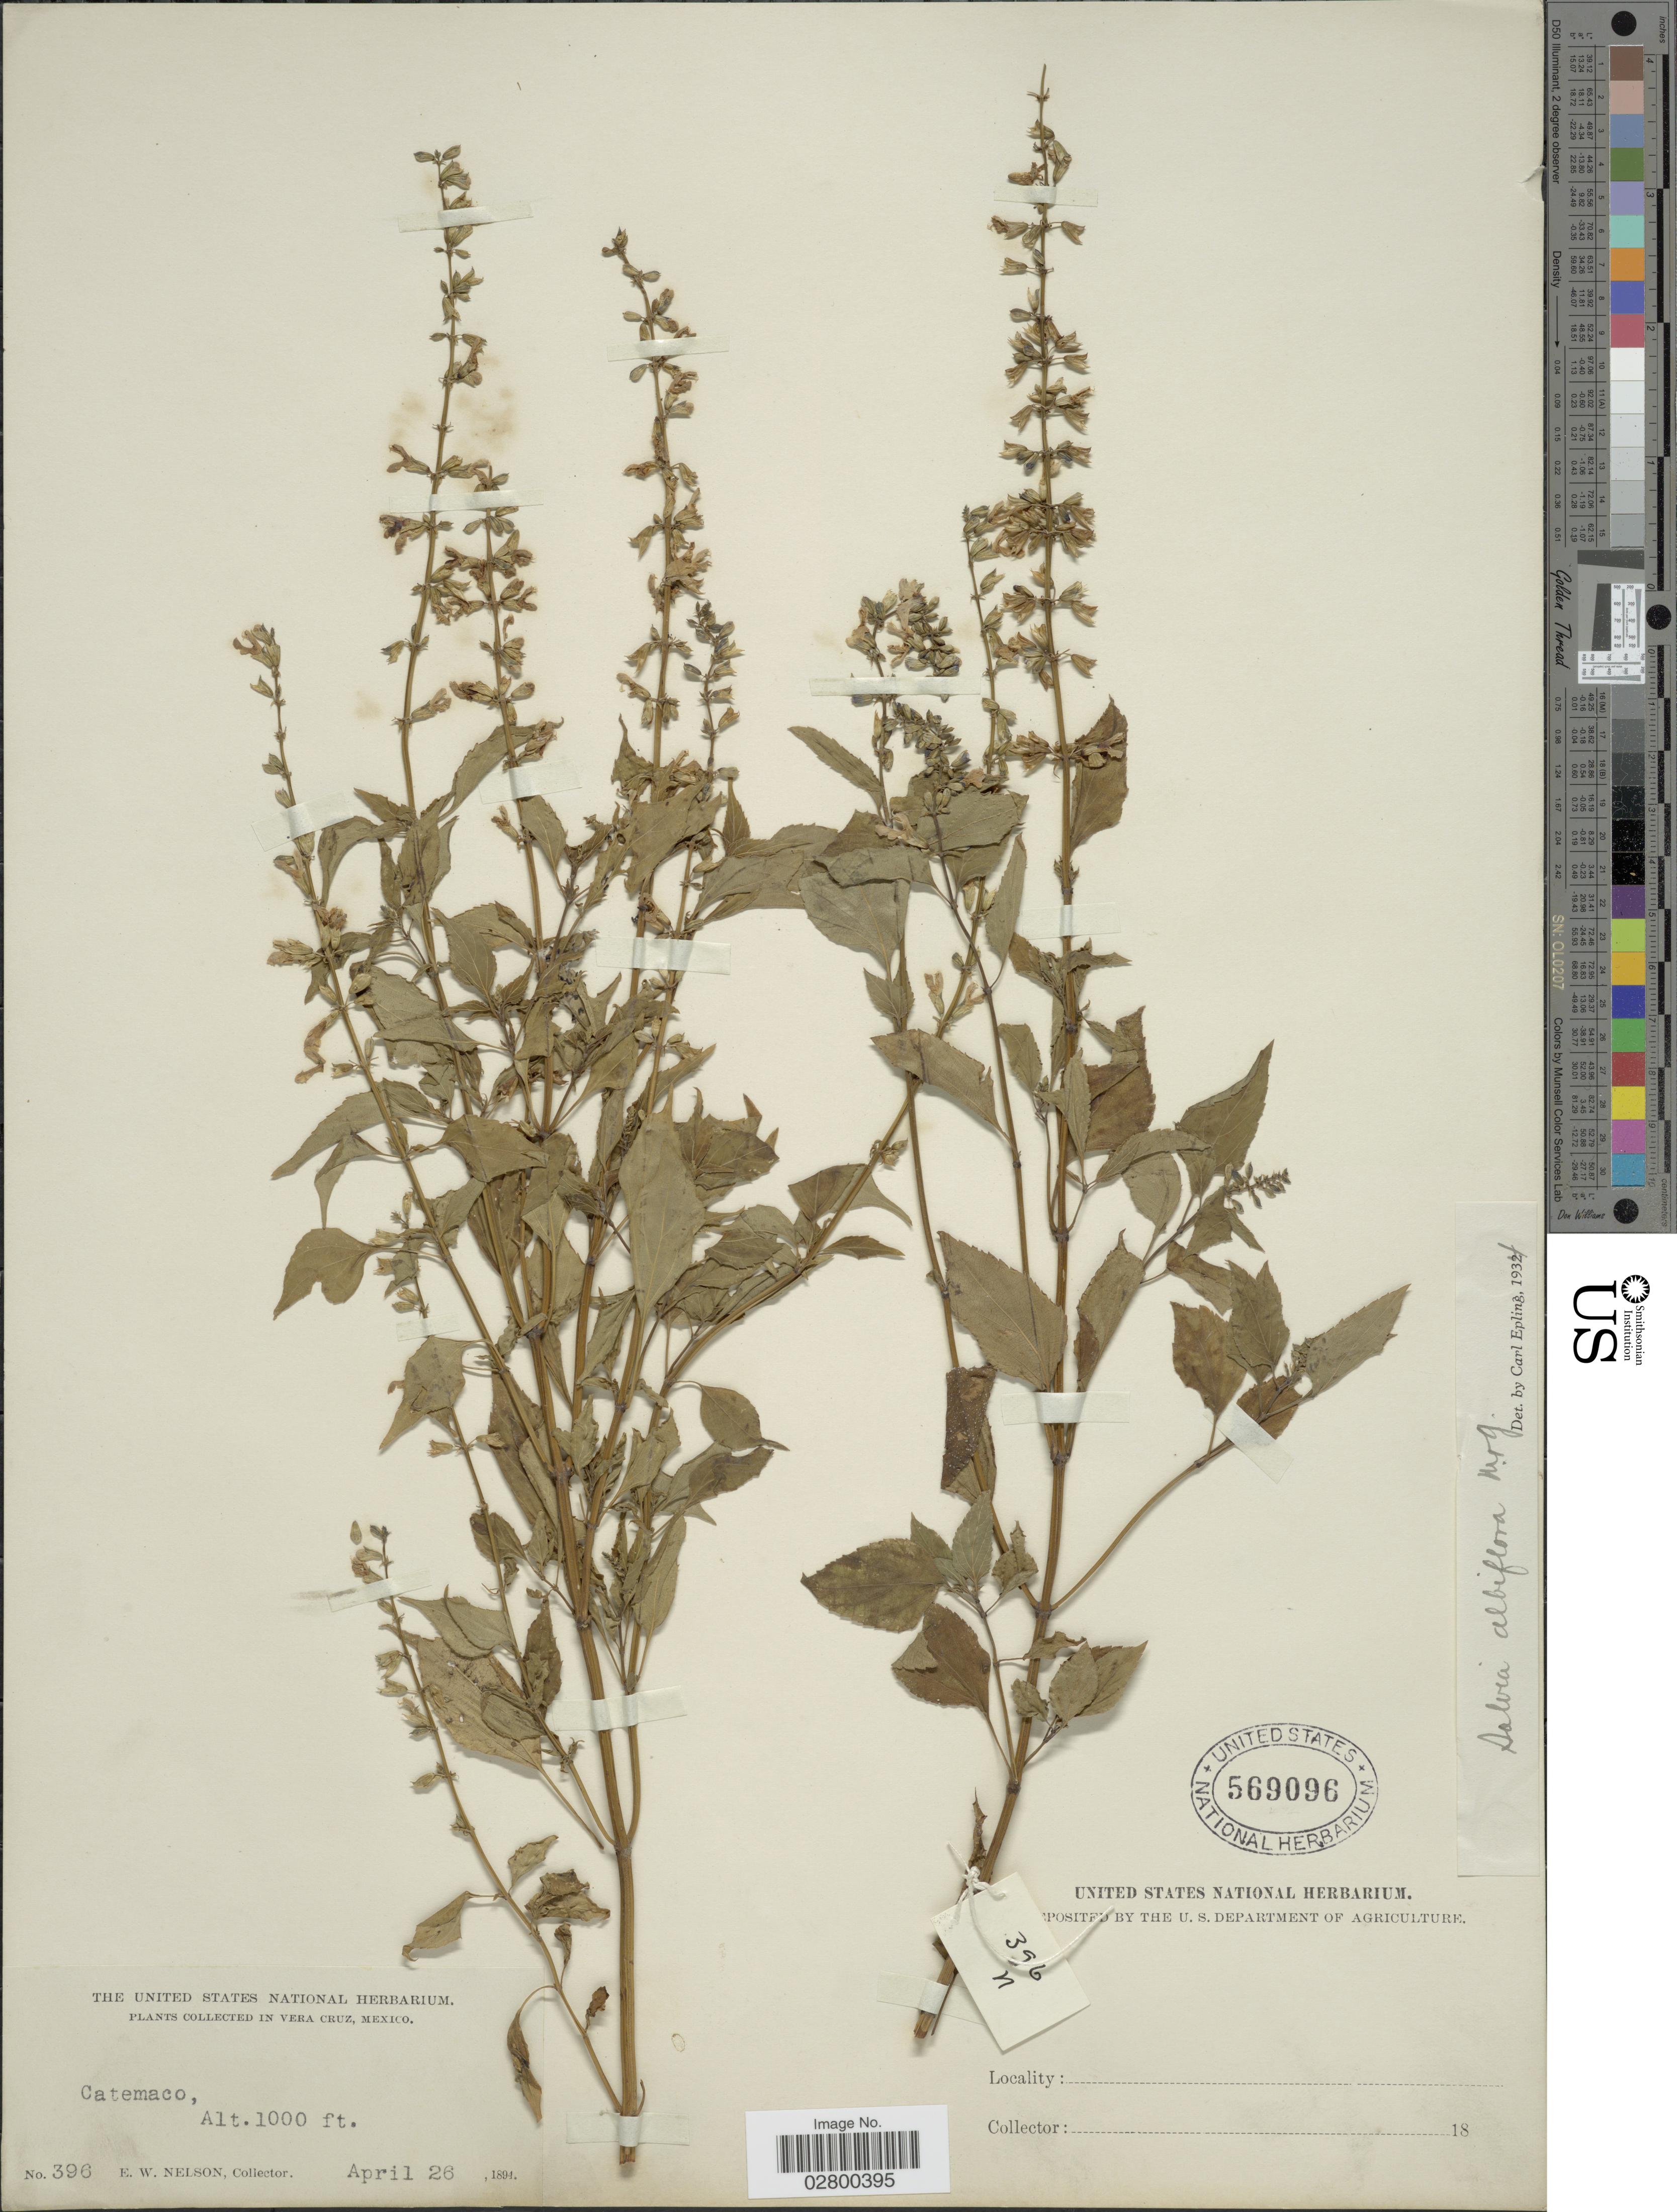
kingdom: Plantae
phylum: Tracheophyta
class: Magnoliopsida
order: Lamiales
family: Lamiaceae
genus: Salvia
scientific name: Salvia albiflora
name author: M. Martens & Galeotti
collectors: E. W. Nelson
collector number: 396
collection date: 1894-04-28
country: Mexico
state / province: Veracruz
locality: Vera Cruz, Mexico, Catemaco.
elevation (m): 305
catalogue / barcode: US 569096